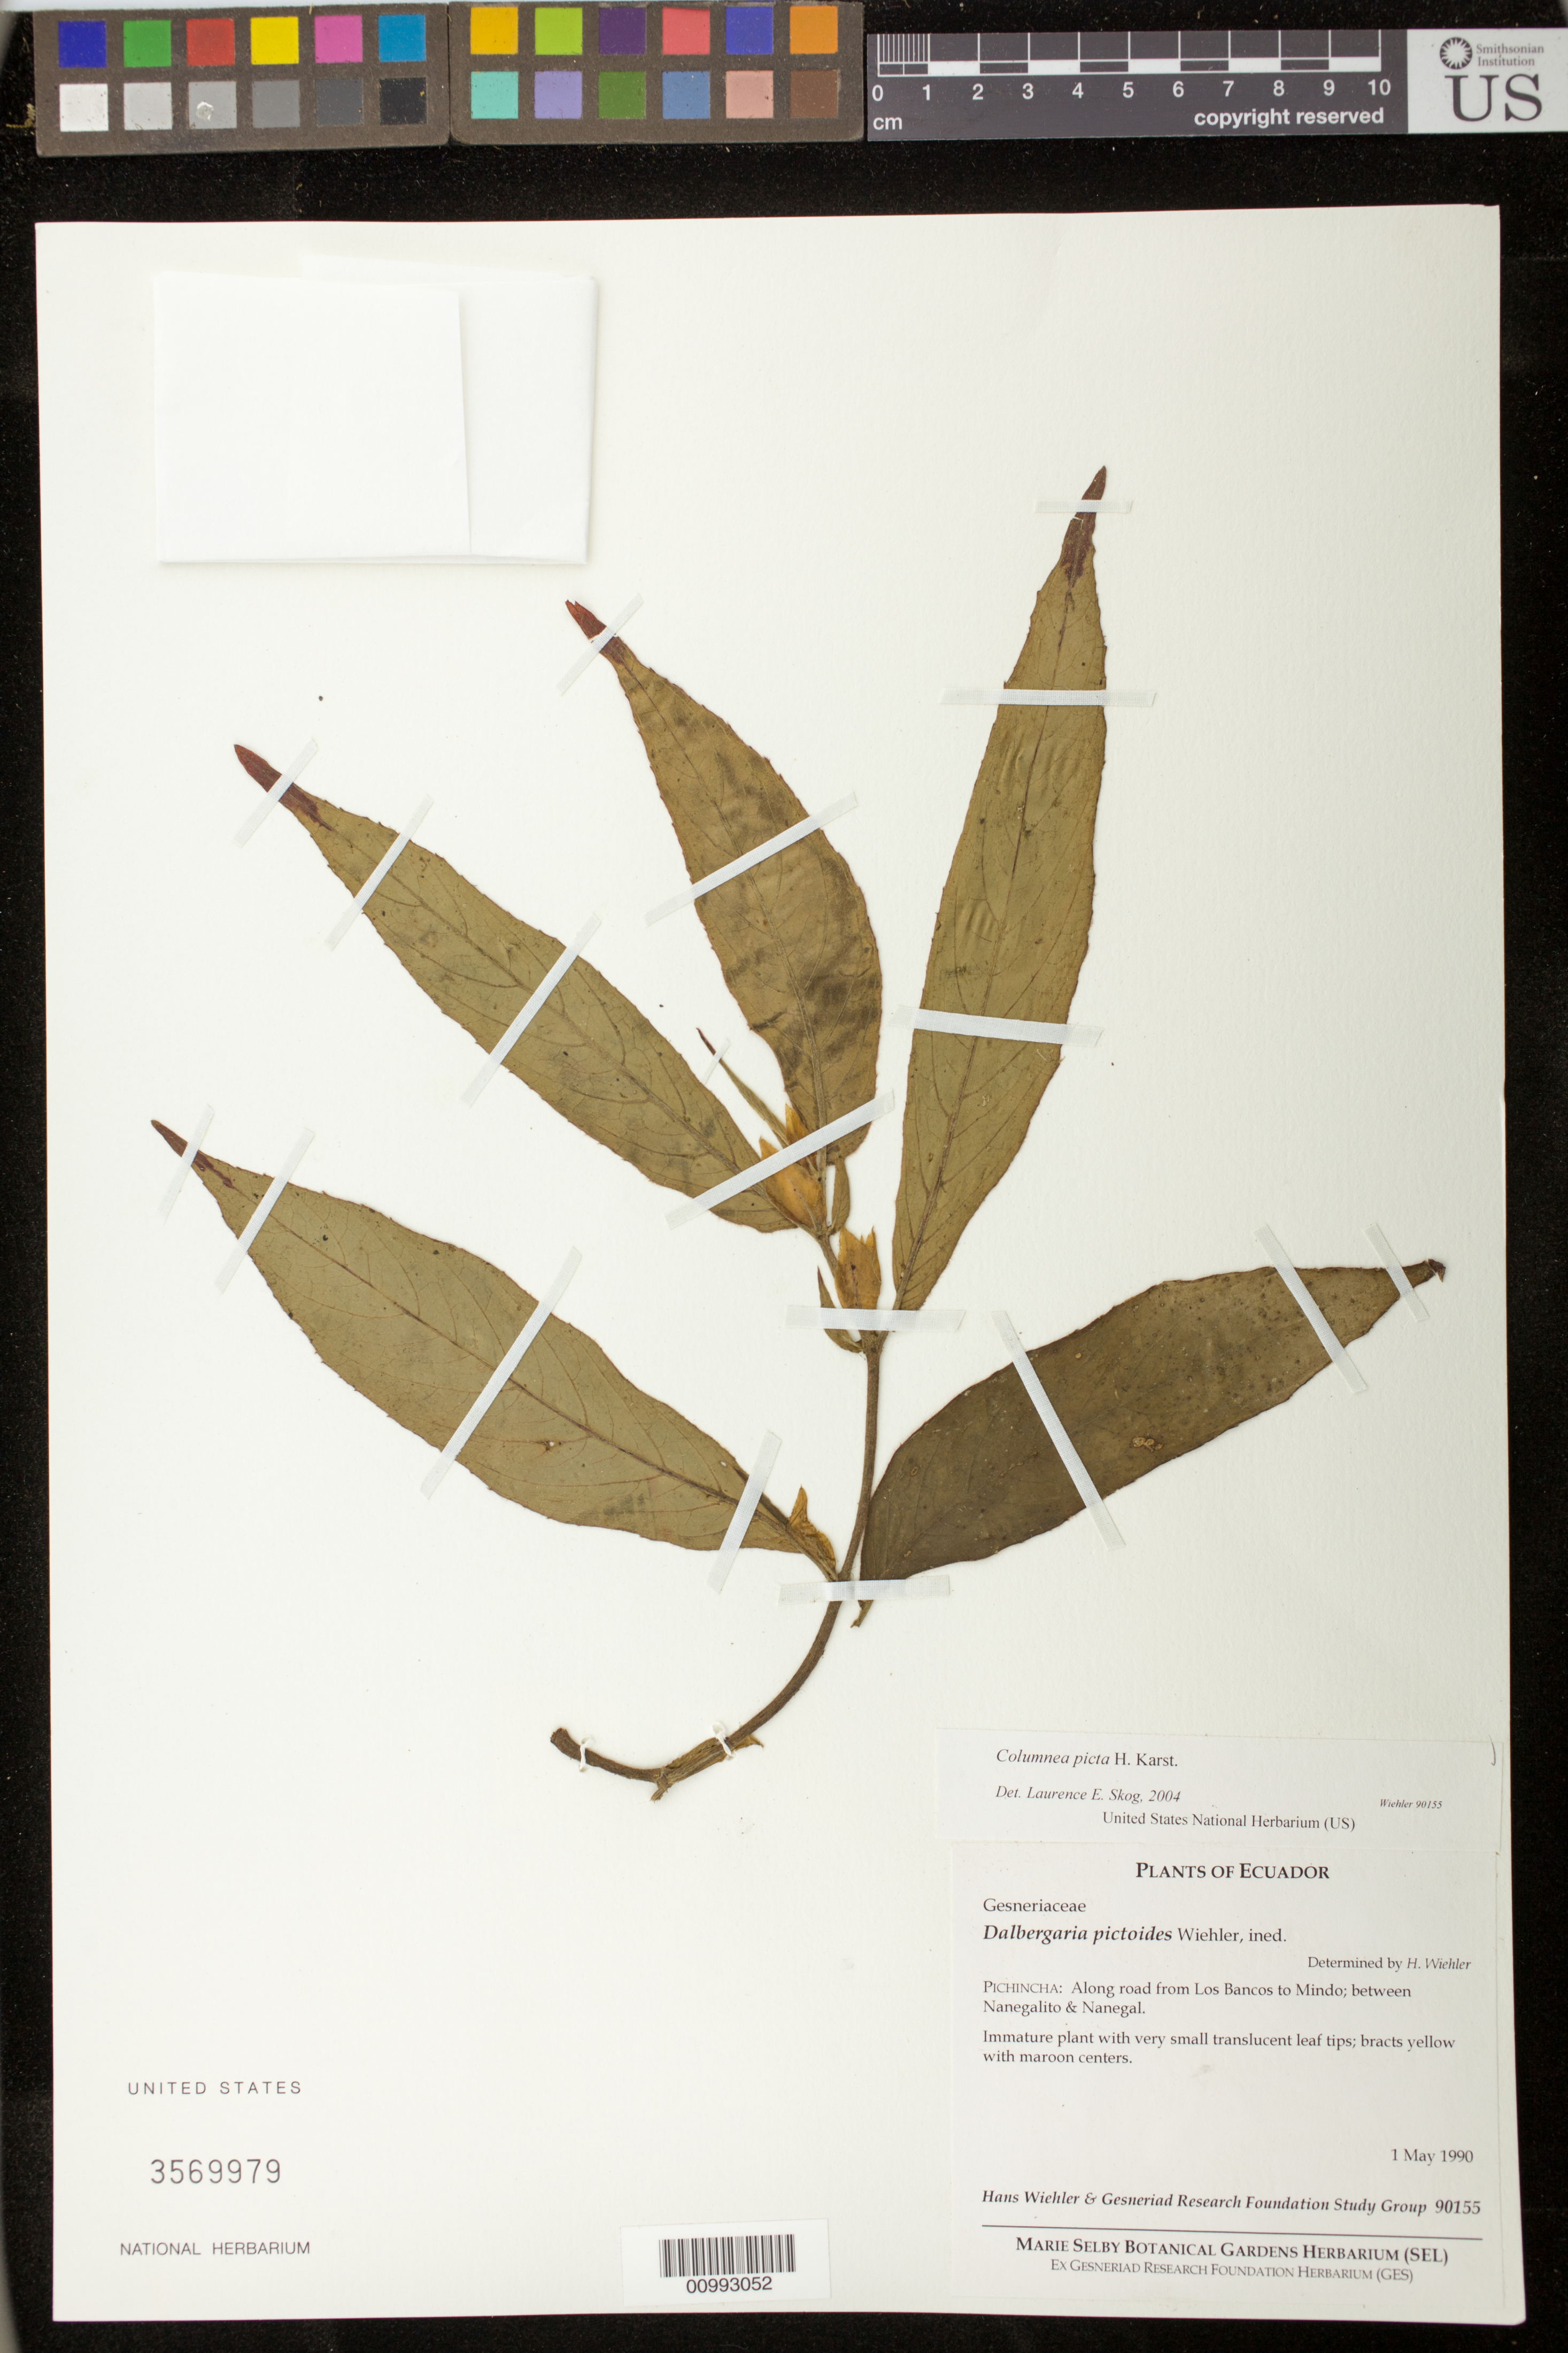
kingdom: Plantae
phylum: Tracheophyta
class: Magnoliopsida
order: Lamiales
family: Gesneriaceae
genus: Columnea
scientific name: Columnea karsteniana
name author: Singh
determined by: Skog, Laurence E.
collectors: H. J. Wiehler & Gesneriad Research Foundation Study Group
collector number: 90155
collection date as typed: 01 May 1990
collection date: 1990-05-01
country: Ecuador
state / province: Pichincha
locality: Pichincha: along road from Los Bancos to Mindo; between Nanegalito & Nanegal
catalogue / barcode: US 3569979